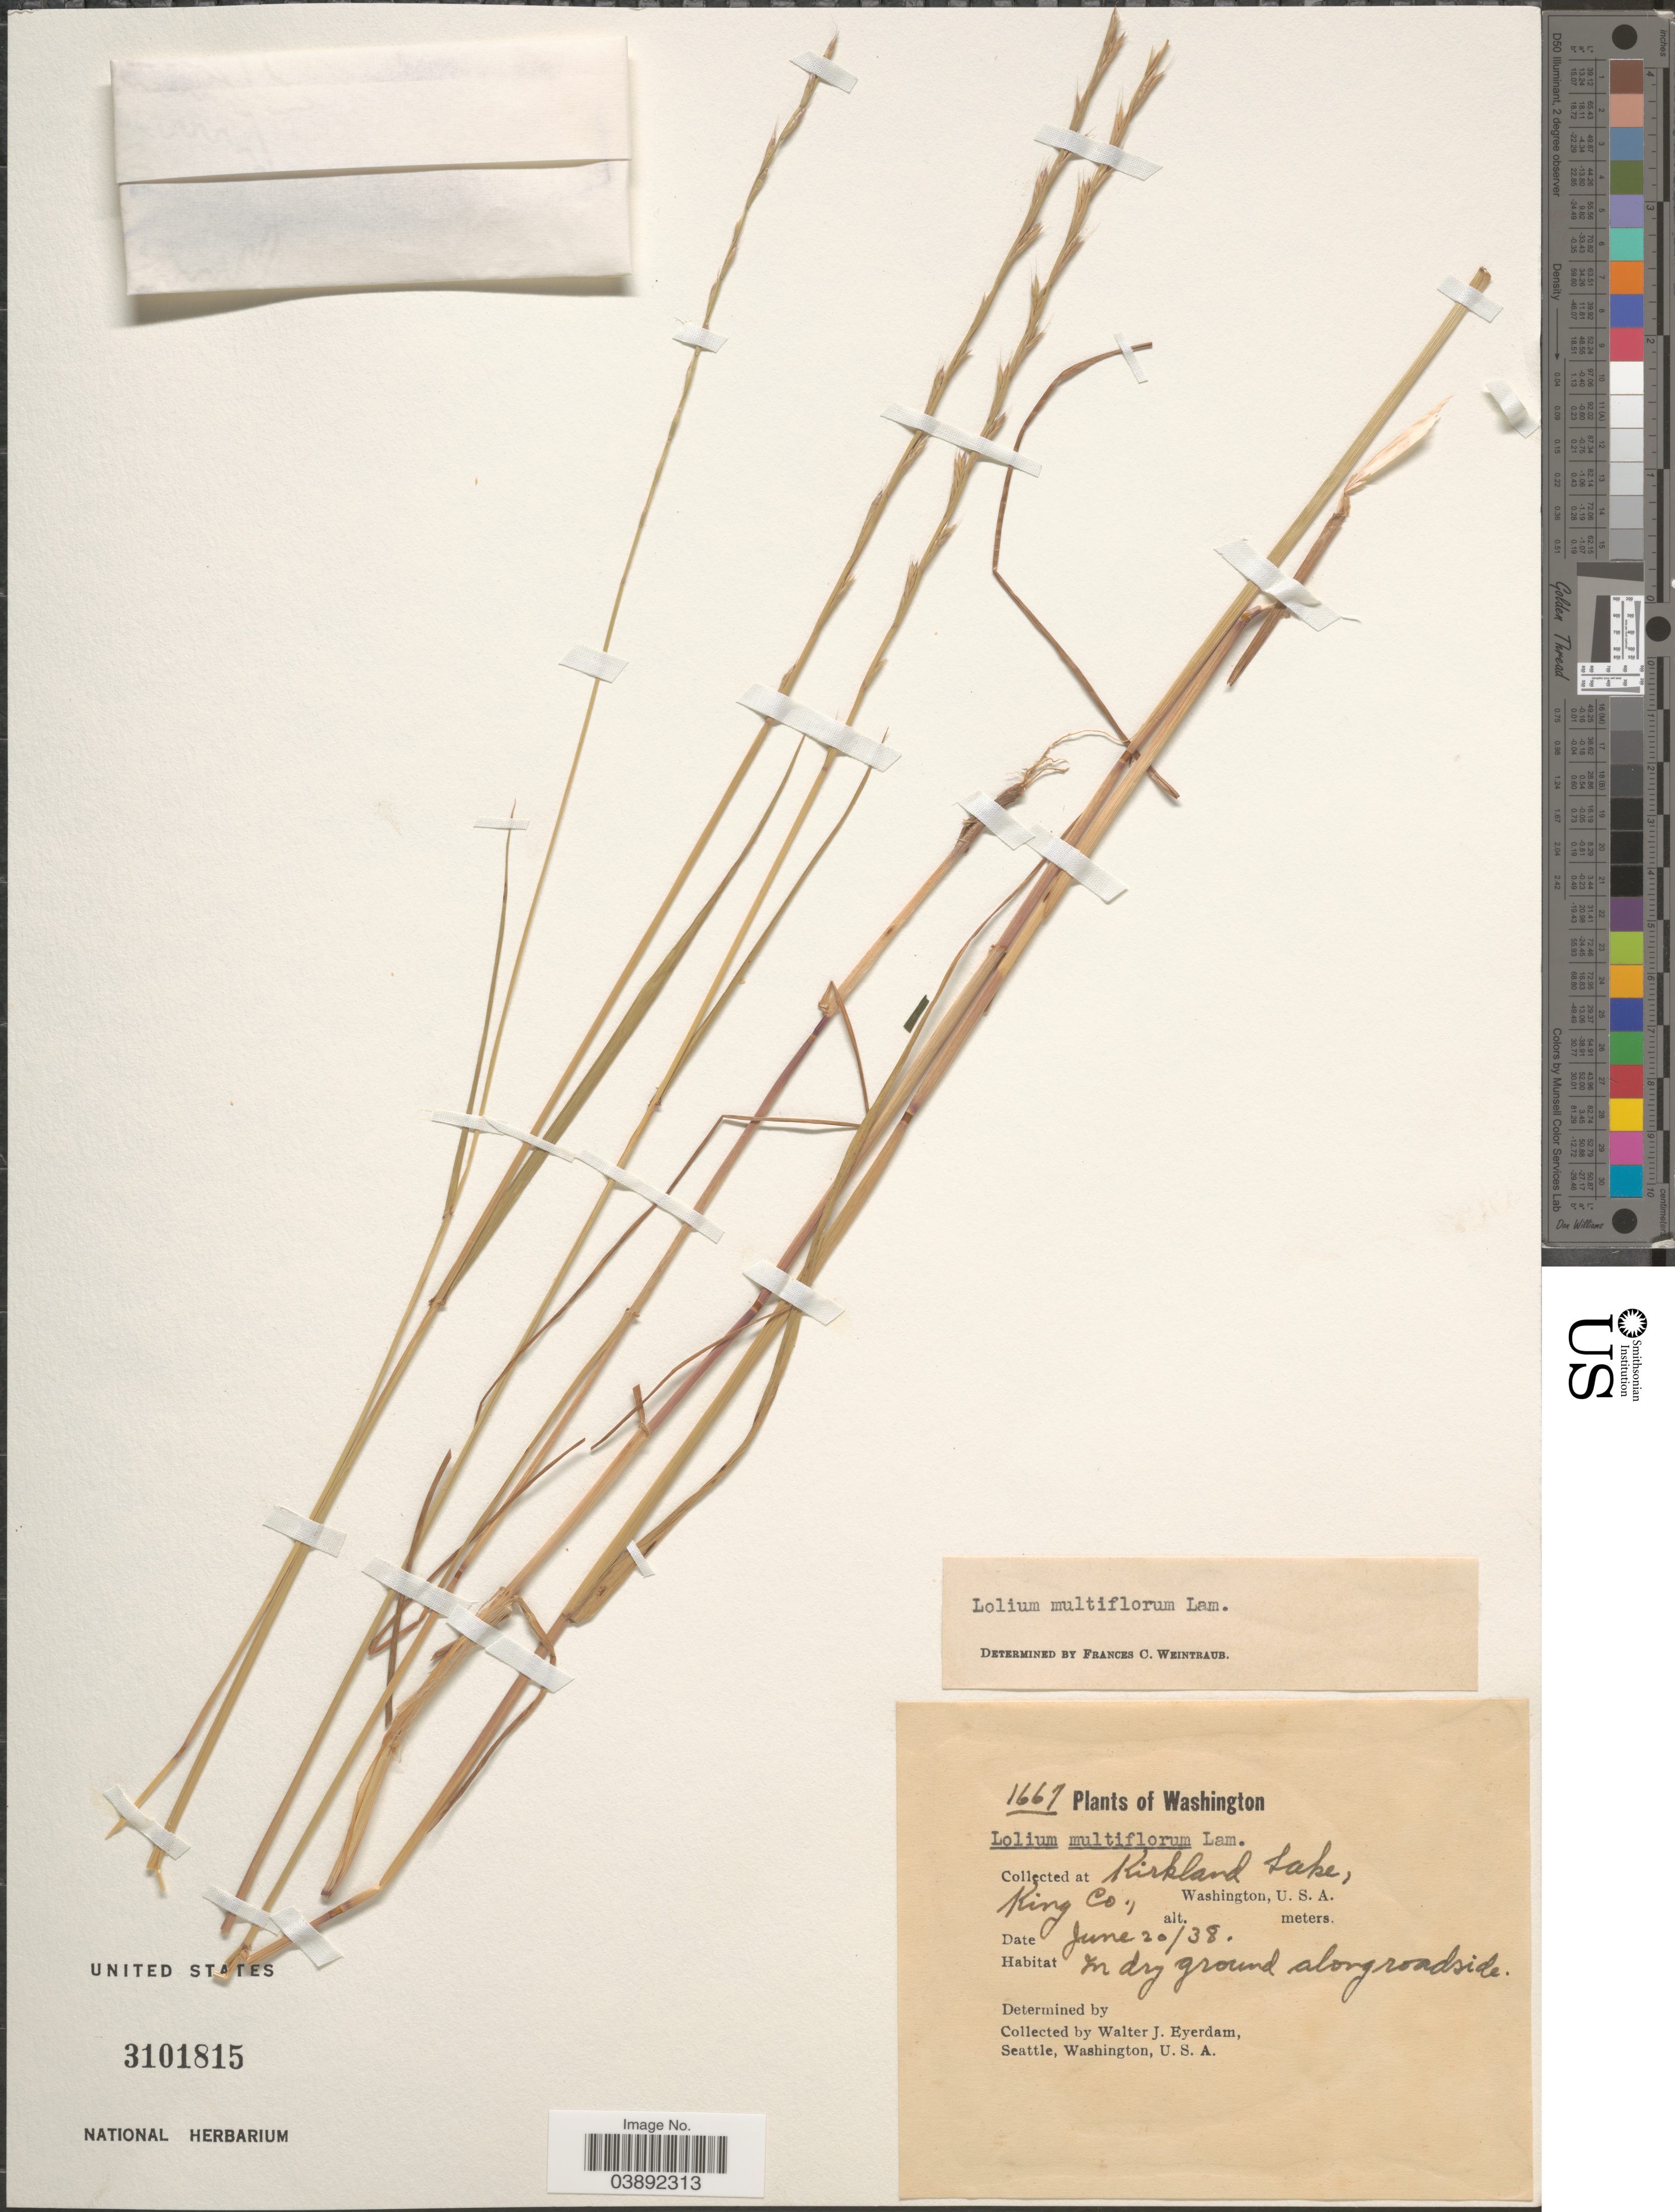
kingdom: Plantae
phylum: Tracheophyta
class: Liliopsida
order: Poales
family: Poaceae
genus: Lolium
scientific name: Lolium multiflorum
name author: Lam.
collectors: W. J. Eyerdam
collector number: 1667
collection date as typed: Transcribed d/m/y: 20/6/38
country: United States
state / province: Washington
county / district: King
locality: At Kirkland Lake, King Co. In dry ground along roadside.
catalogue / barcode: US 3101815